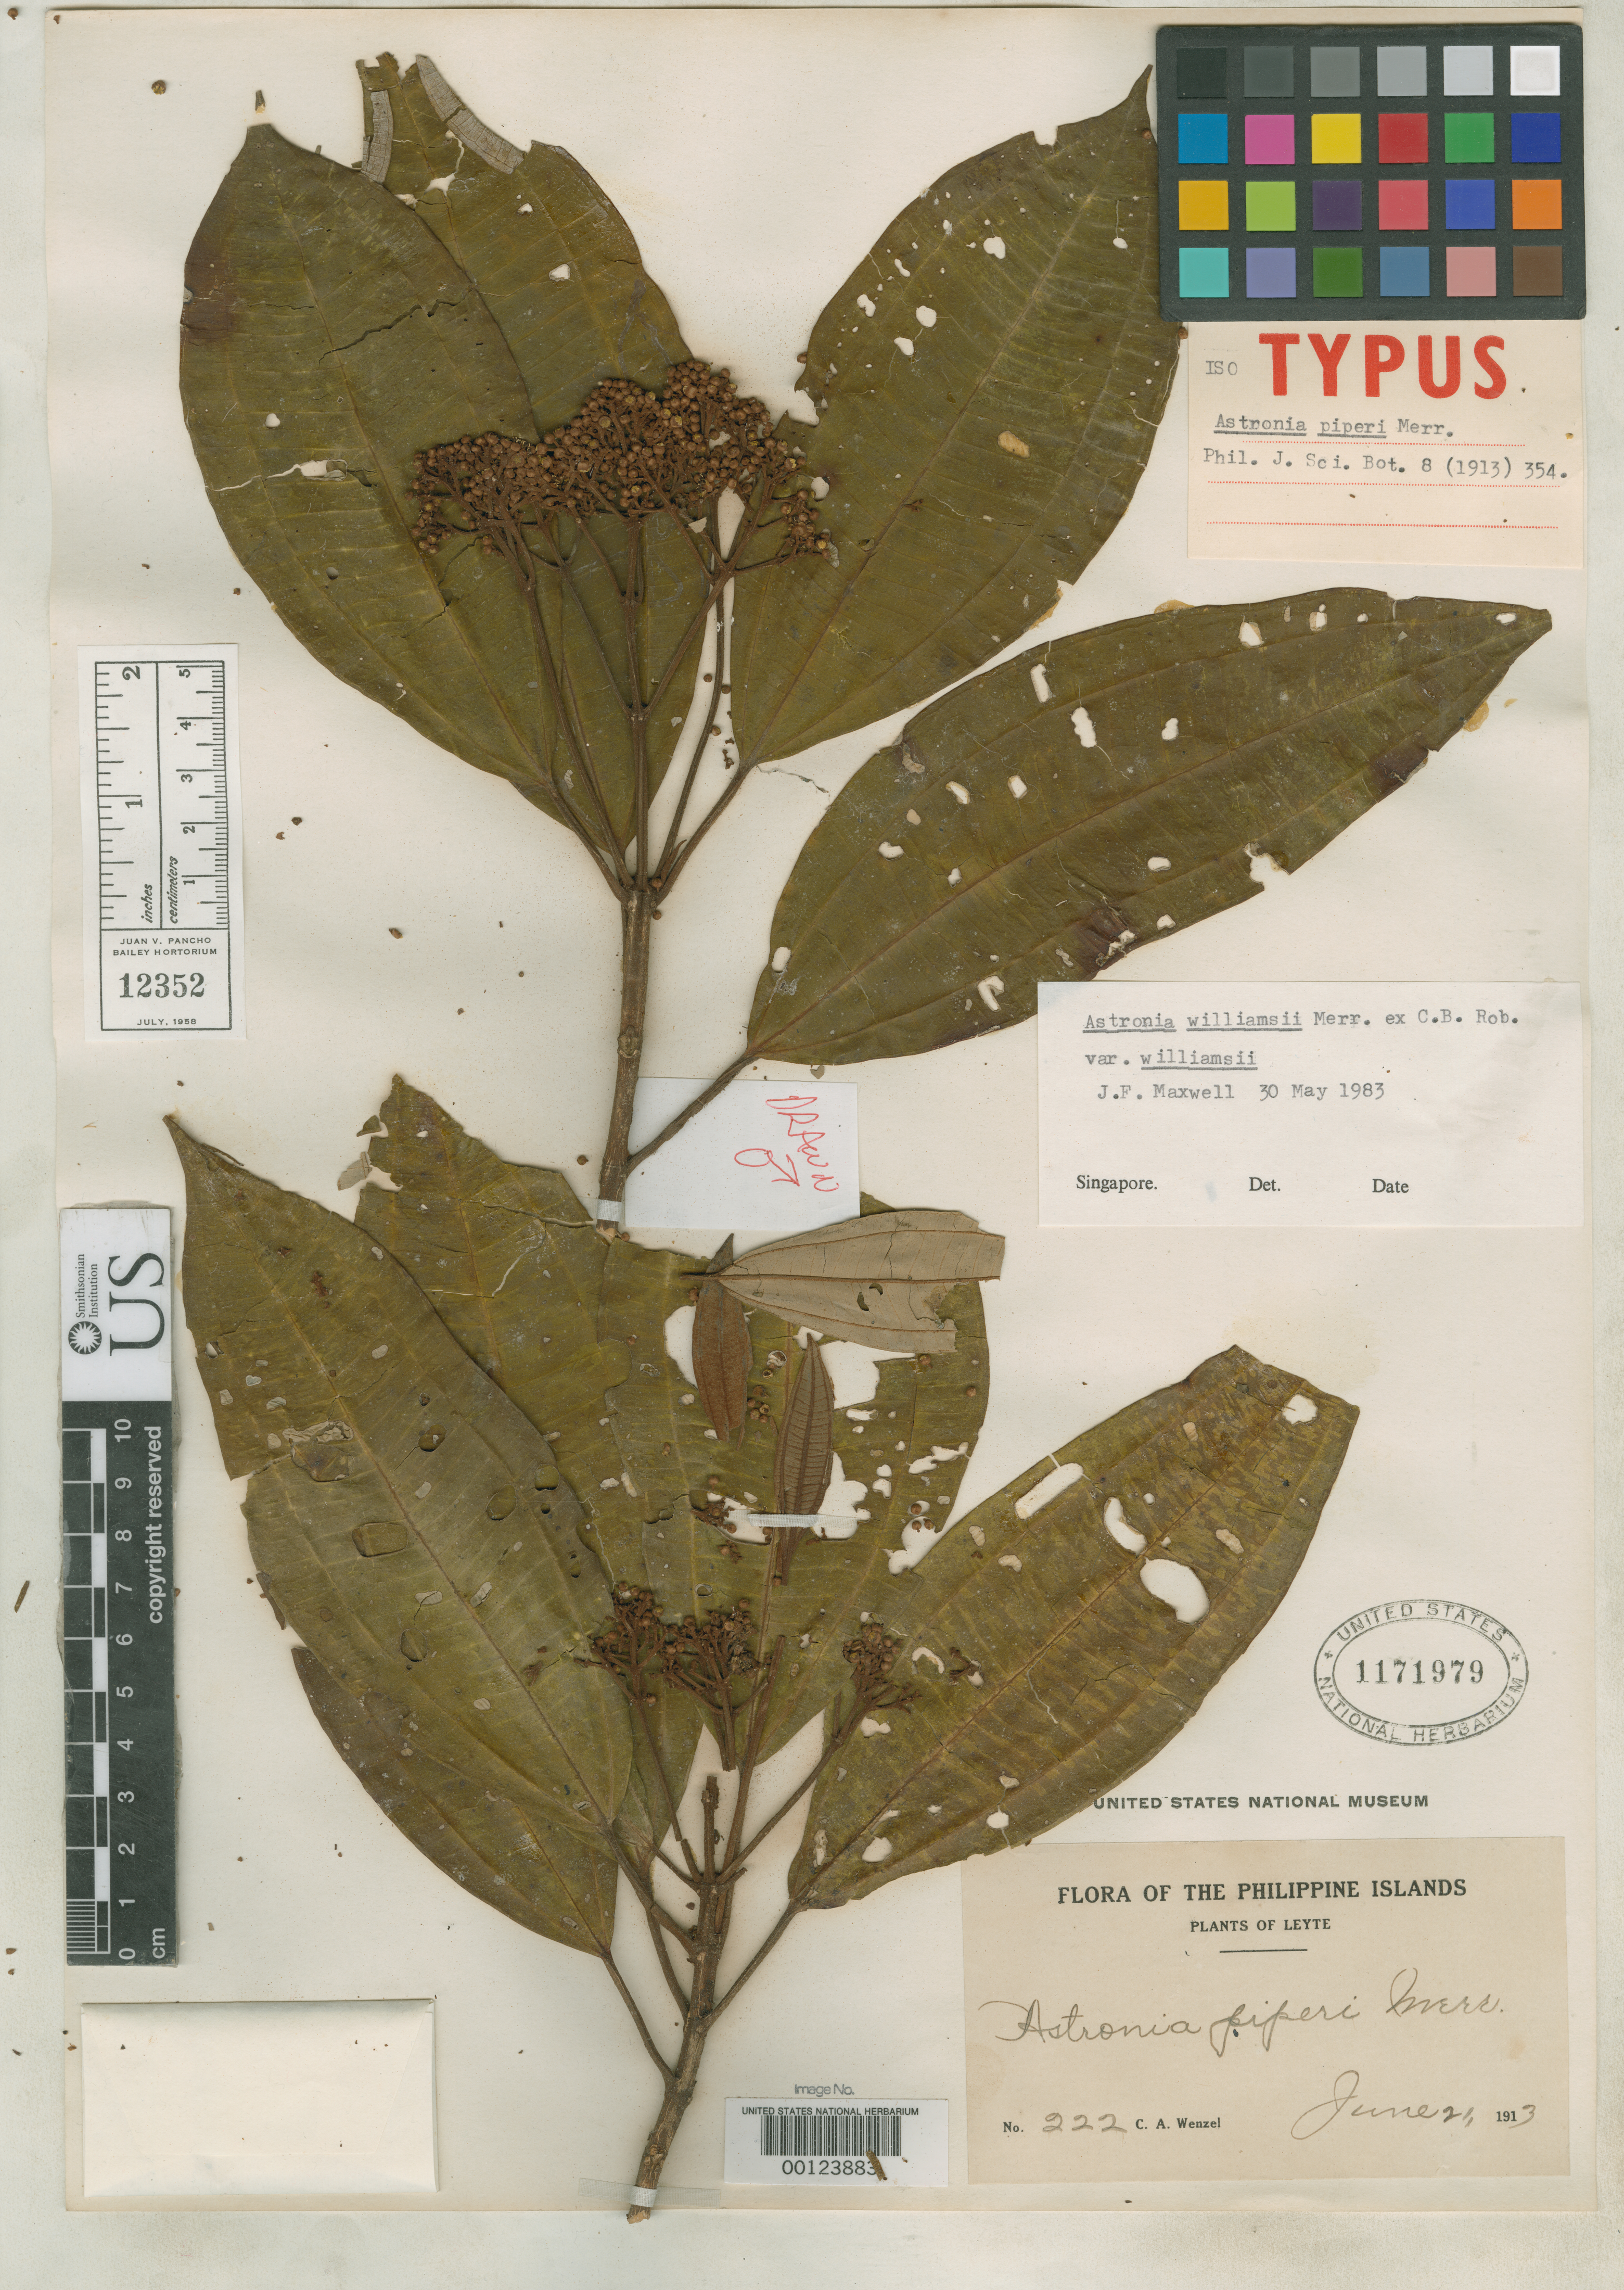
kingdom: Plantae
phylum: Tracheophyta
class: Magnoliopsida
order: Myrtales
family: Melastomataceae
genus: Astronia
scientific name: Astronia piperi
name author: Merr.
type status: Isotype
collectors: C. Wenzel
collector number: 222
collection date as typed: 21 Jun 1913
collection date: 1913-06-21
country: Philippines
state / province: Eastern Visayas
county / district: Leyte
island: Leyte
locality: Dagami.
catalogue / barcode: US 1171979